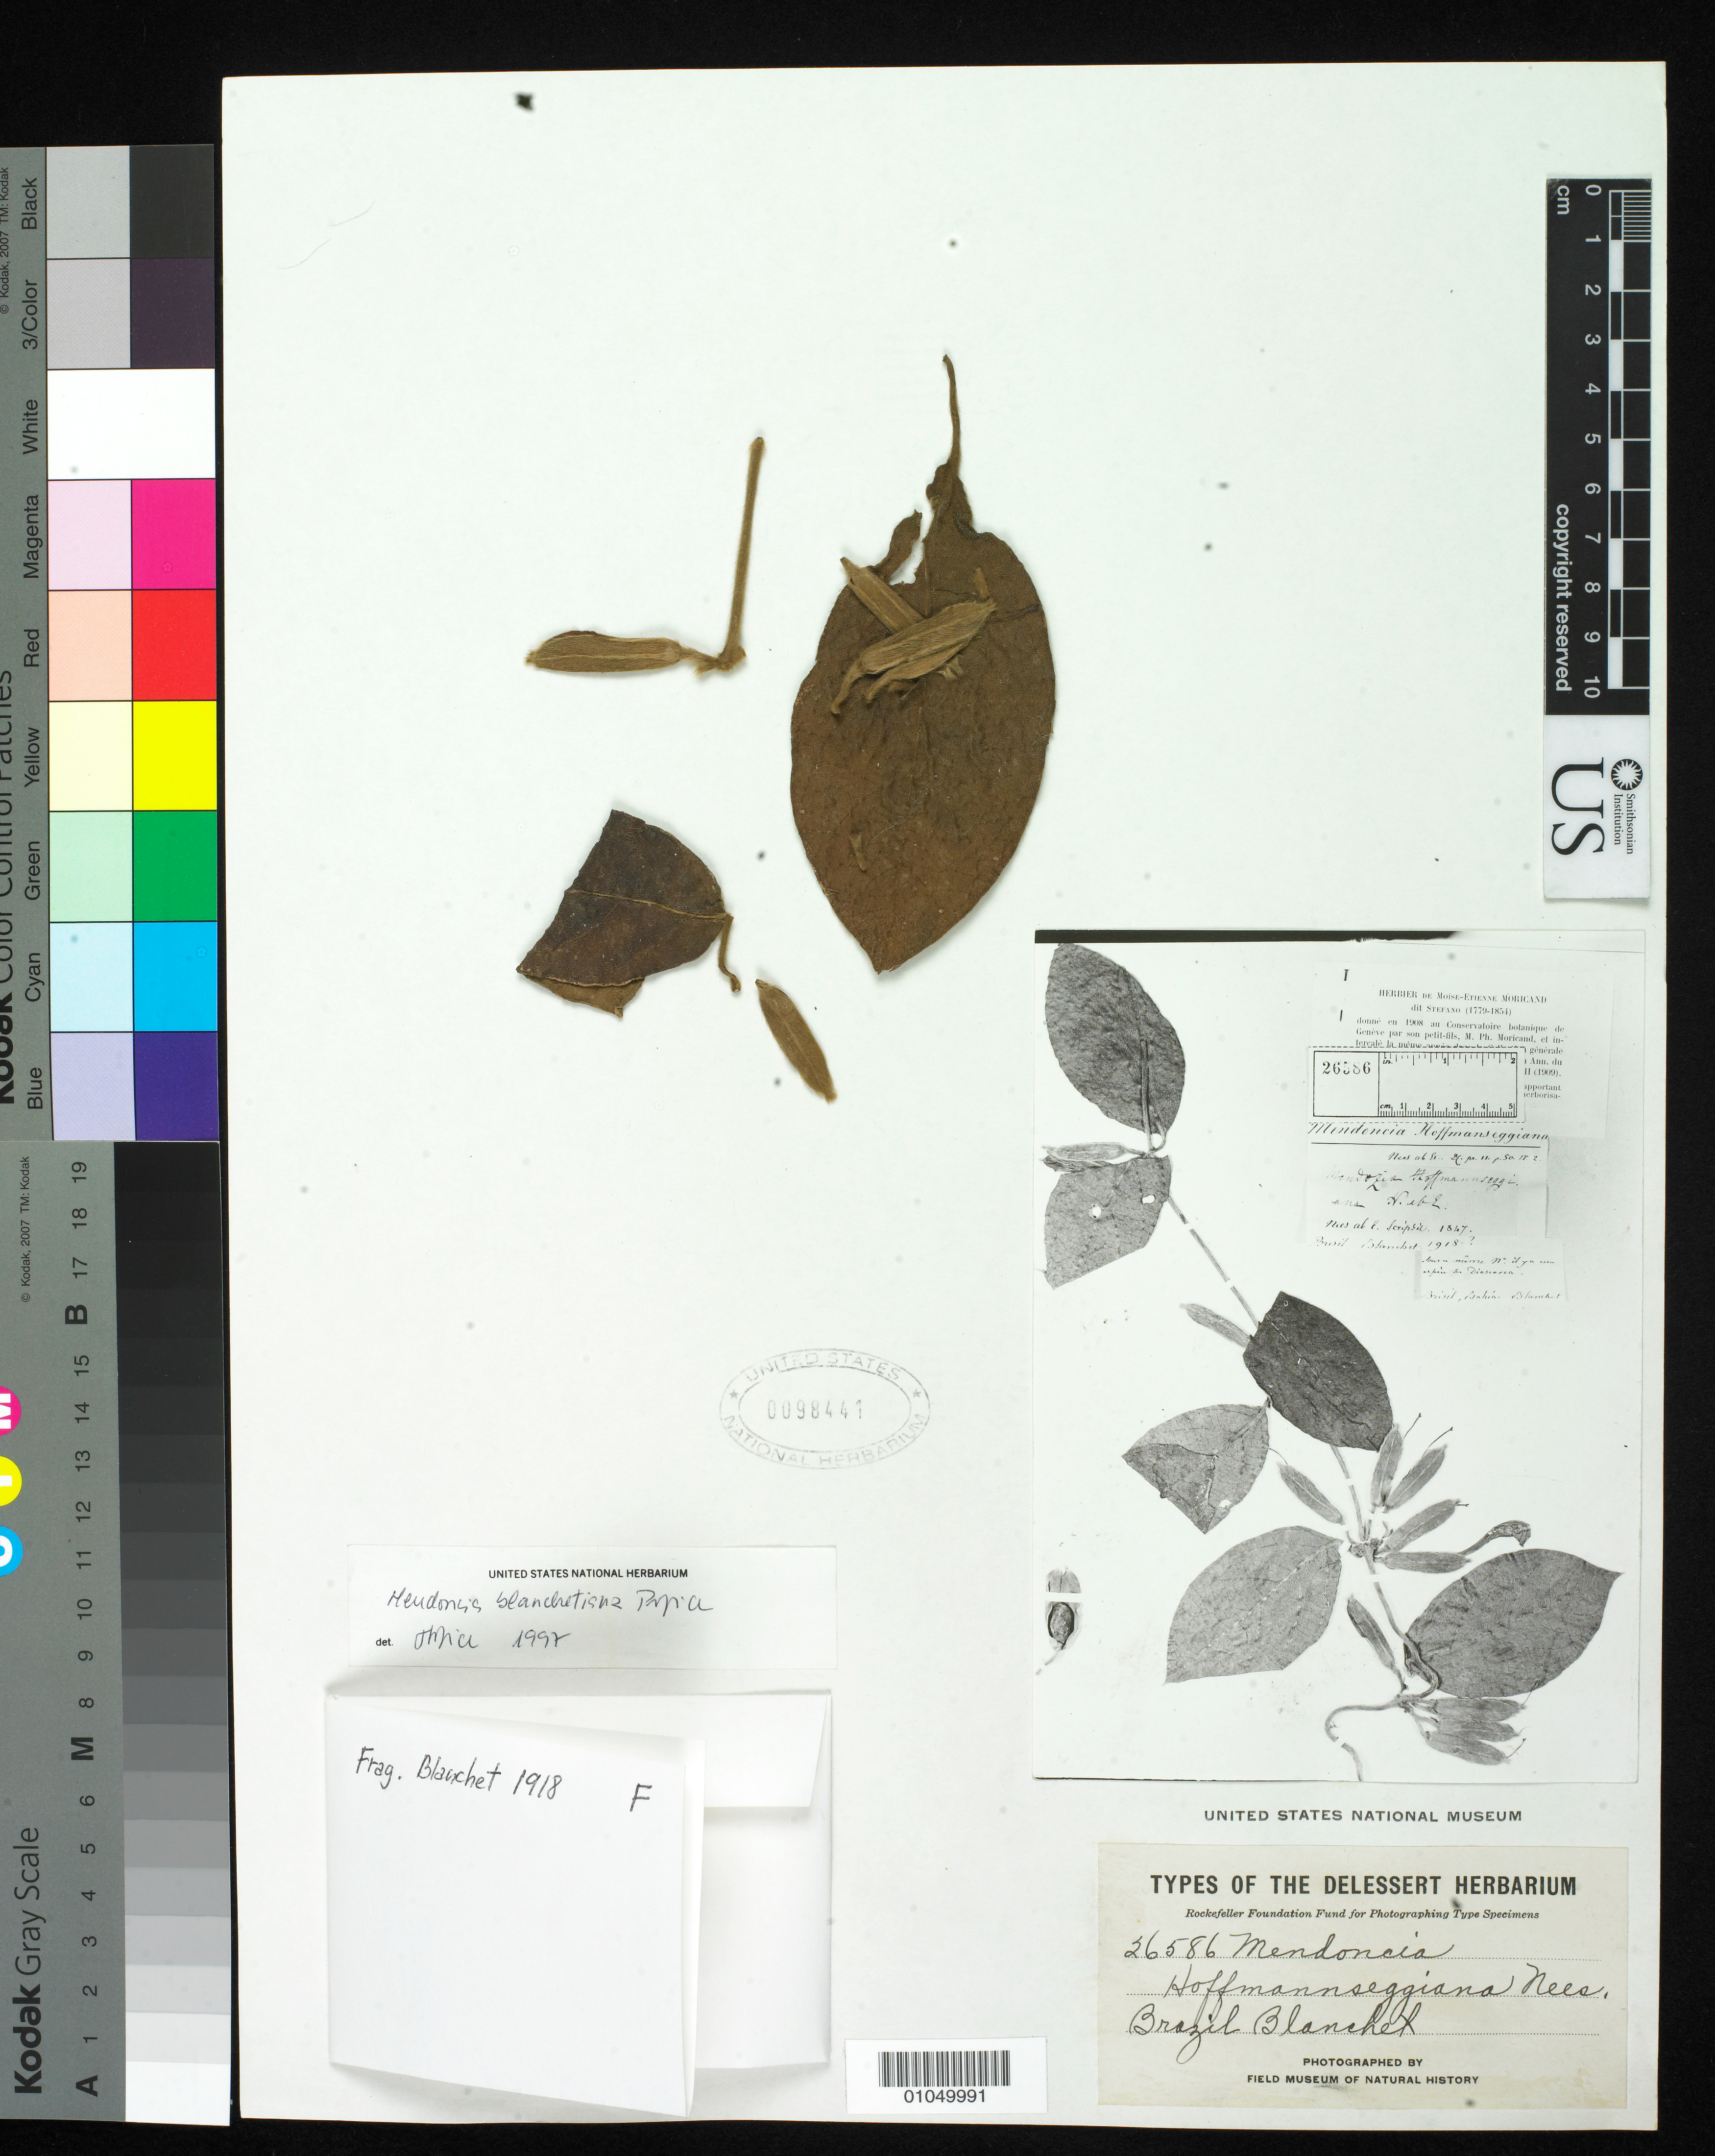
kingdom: Plantae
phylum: Tracheophyta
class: Magnoliopsida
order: Lamiales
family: Acanthaceae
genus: Mendoncia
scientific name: Mendoncia hoffmannseggiana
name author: Nees in DC.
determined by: Profíce, S. R.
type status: Isosyntype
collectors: J. Blanchet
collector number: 1918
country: Brazil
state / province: Bahia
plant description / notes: For discussion see Profice 1997, Brittonia 49: 69-70.; Also a paratype of Mendoncia blanchetiana Profice.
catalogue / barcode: US 98441